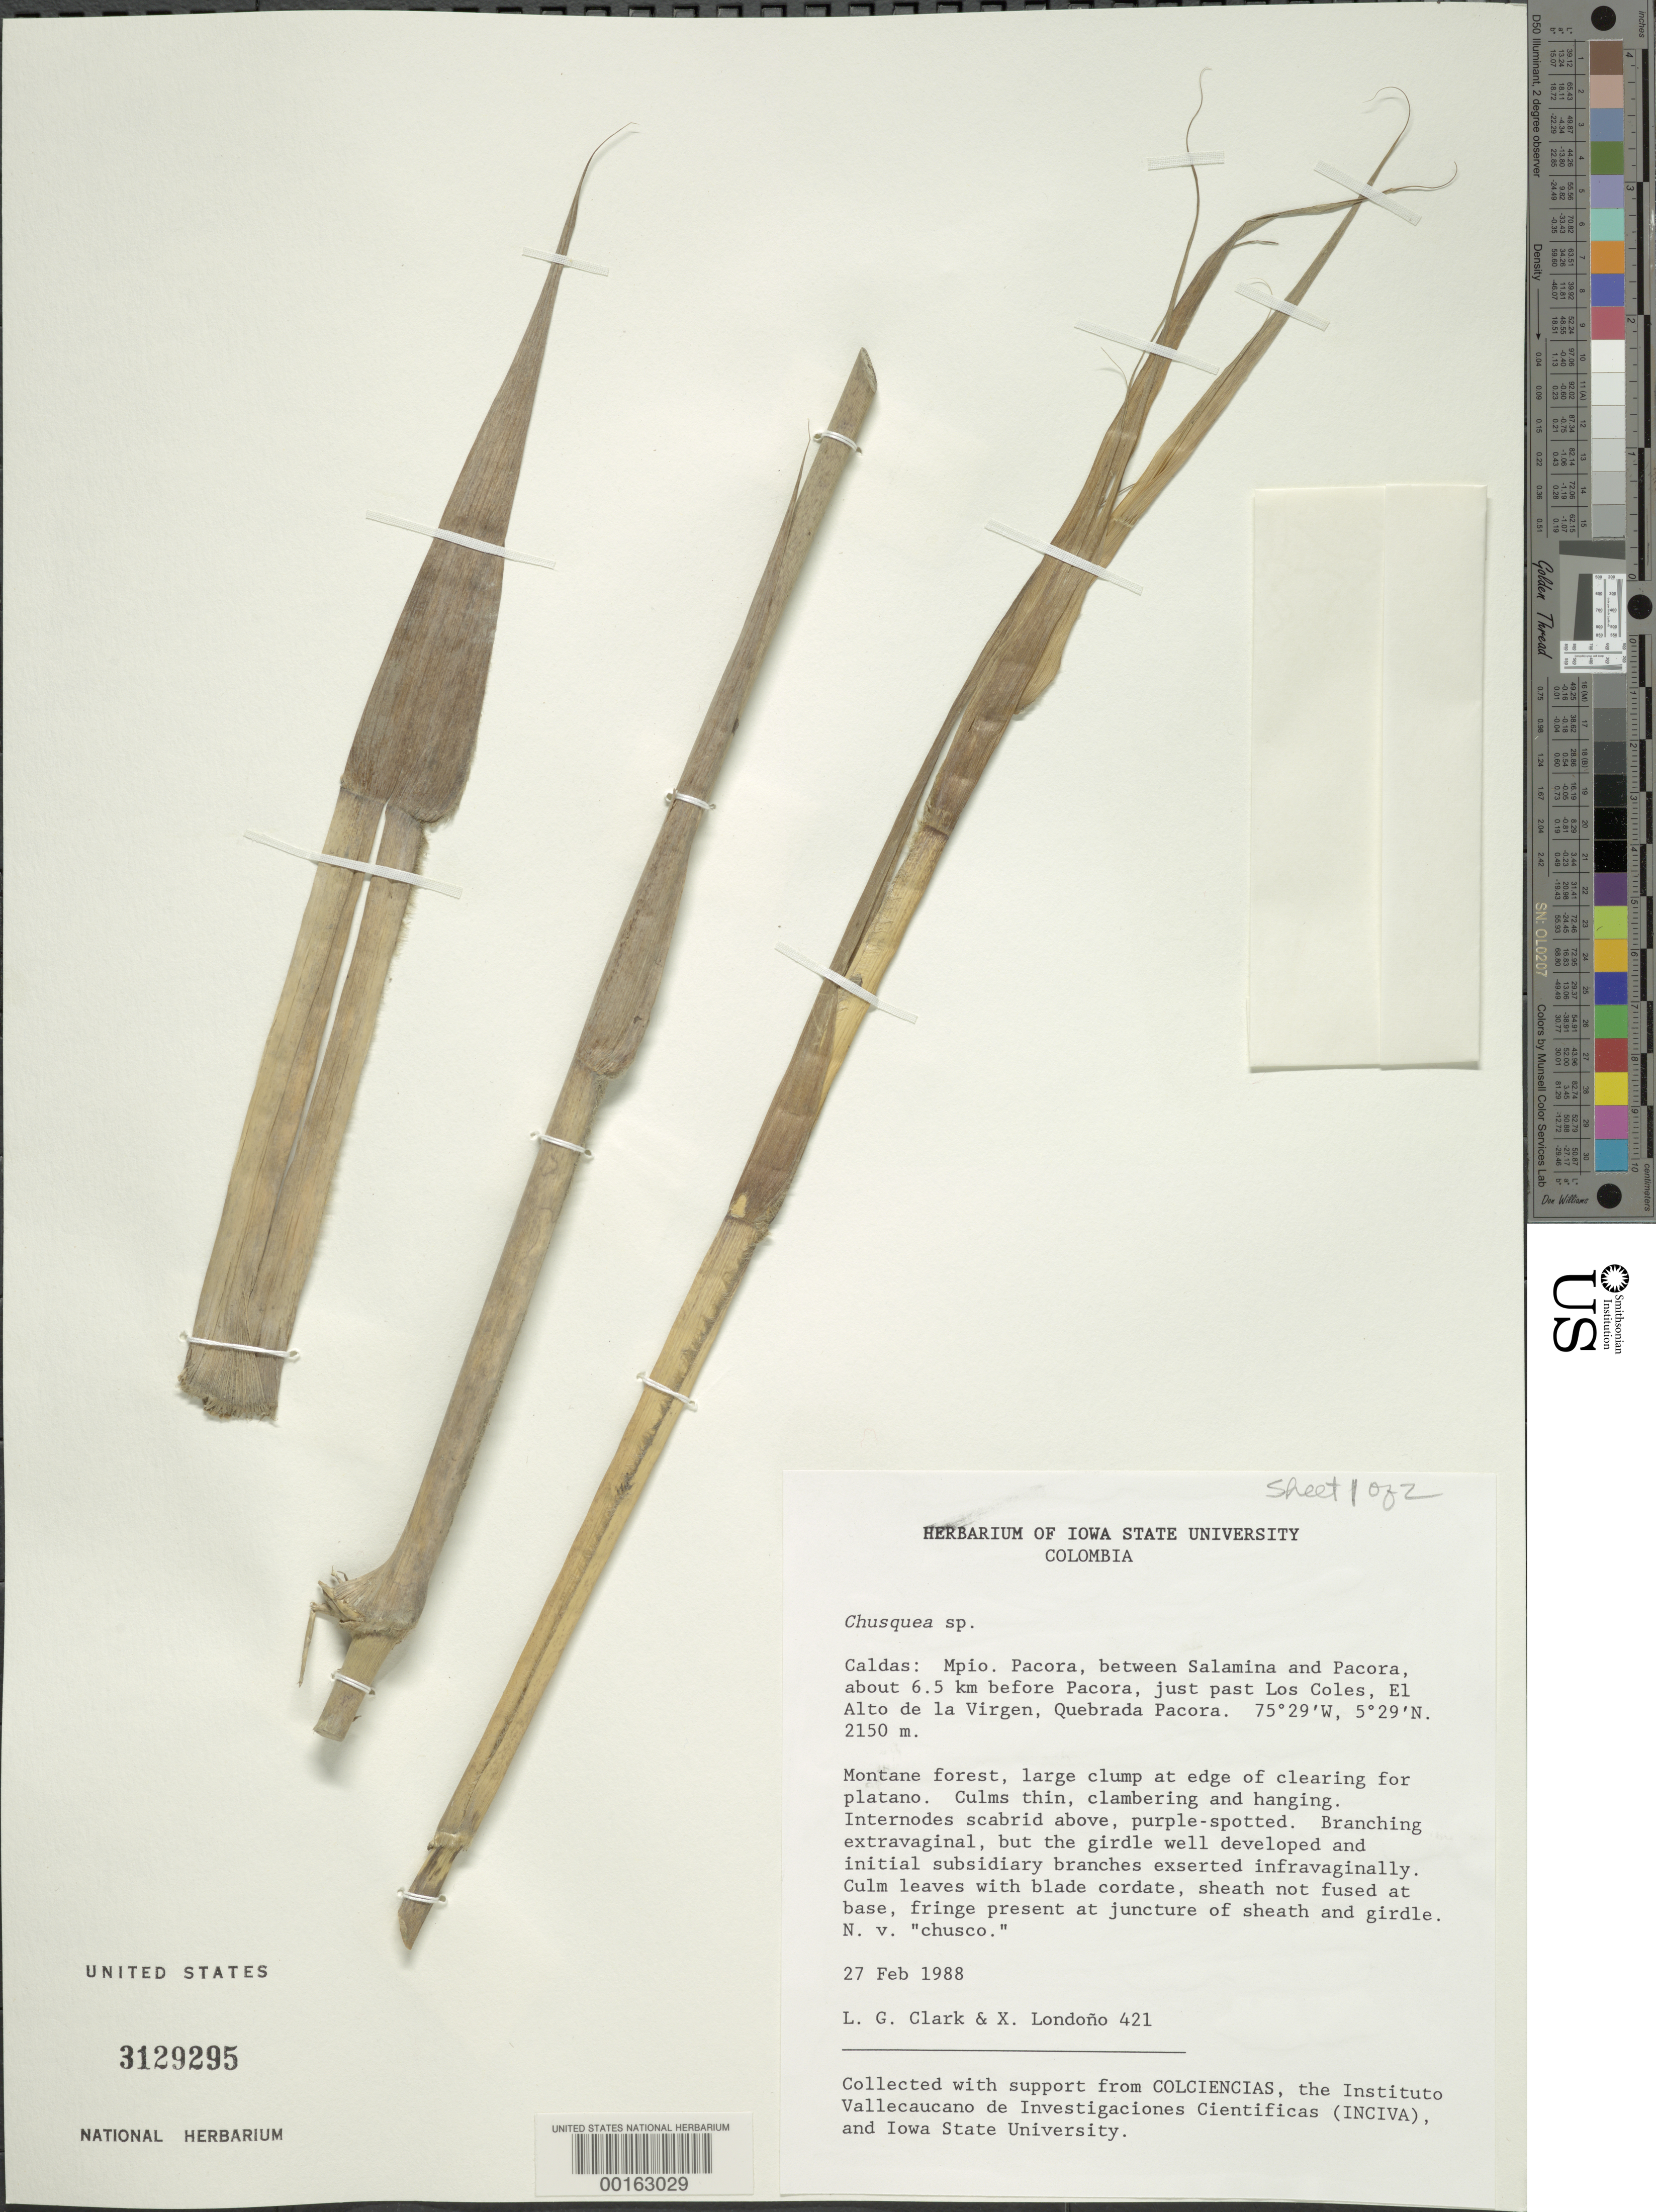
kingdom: Plantae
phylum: Tracheophyta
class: Liliopsida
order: Poales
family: Poaceae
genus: Chusquea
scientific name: Chusquea sp.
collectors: L. G. Clark & X. Londoño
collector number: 421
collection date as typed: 27 Feb 1988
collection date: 1988-02-27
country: Colombia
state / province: Caldas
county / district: Pácora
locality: Mun. Pacora, between SalaMina and Pacora, about 6.5 km before Pacora, just past Los Coles, El Alto de La Virgen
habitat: Montane forest, at edge of clearing for platano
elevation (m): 2150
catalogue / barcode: US 3129295